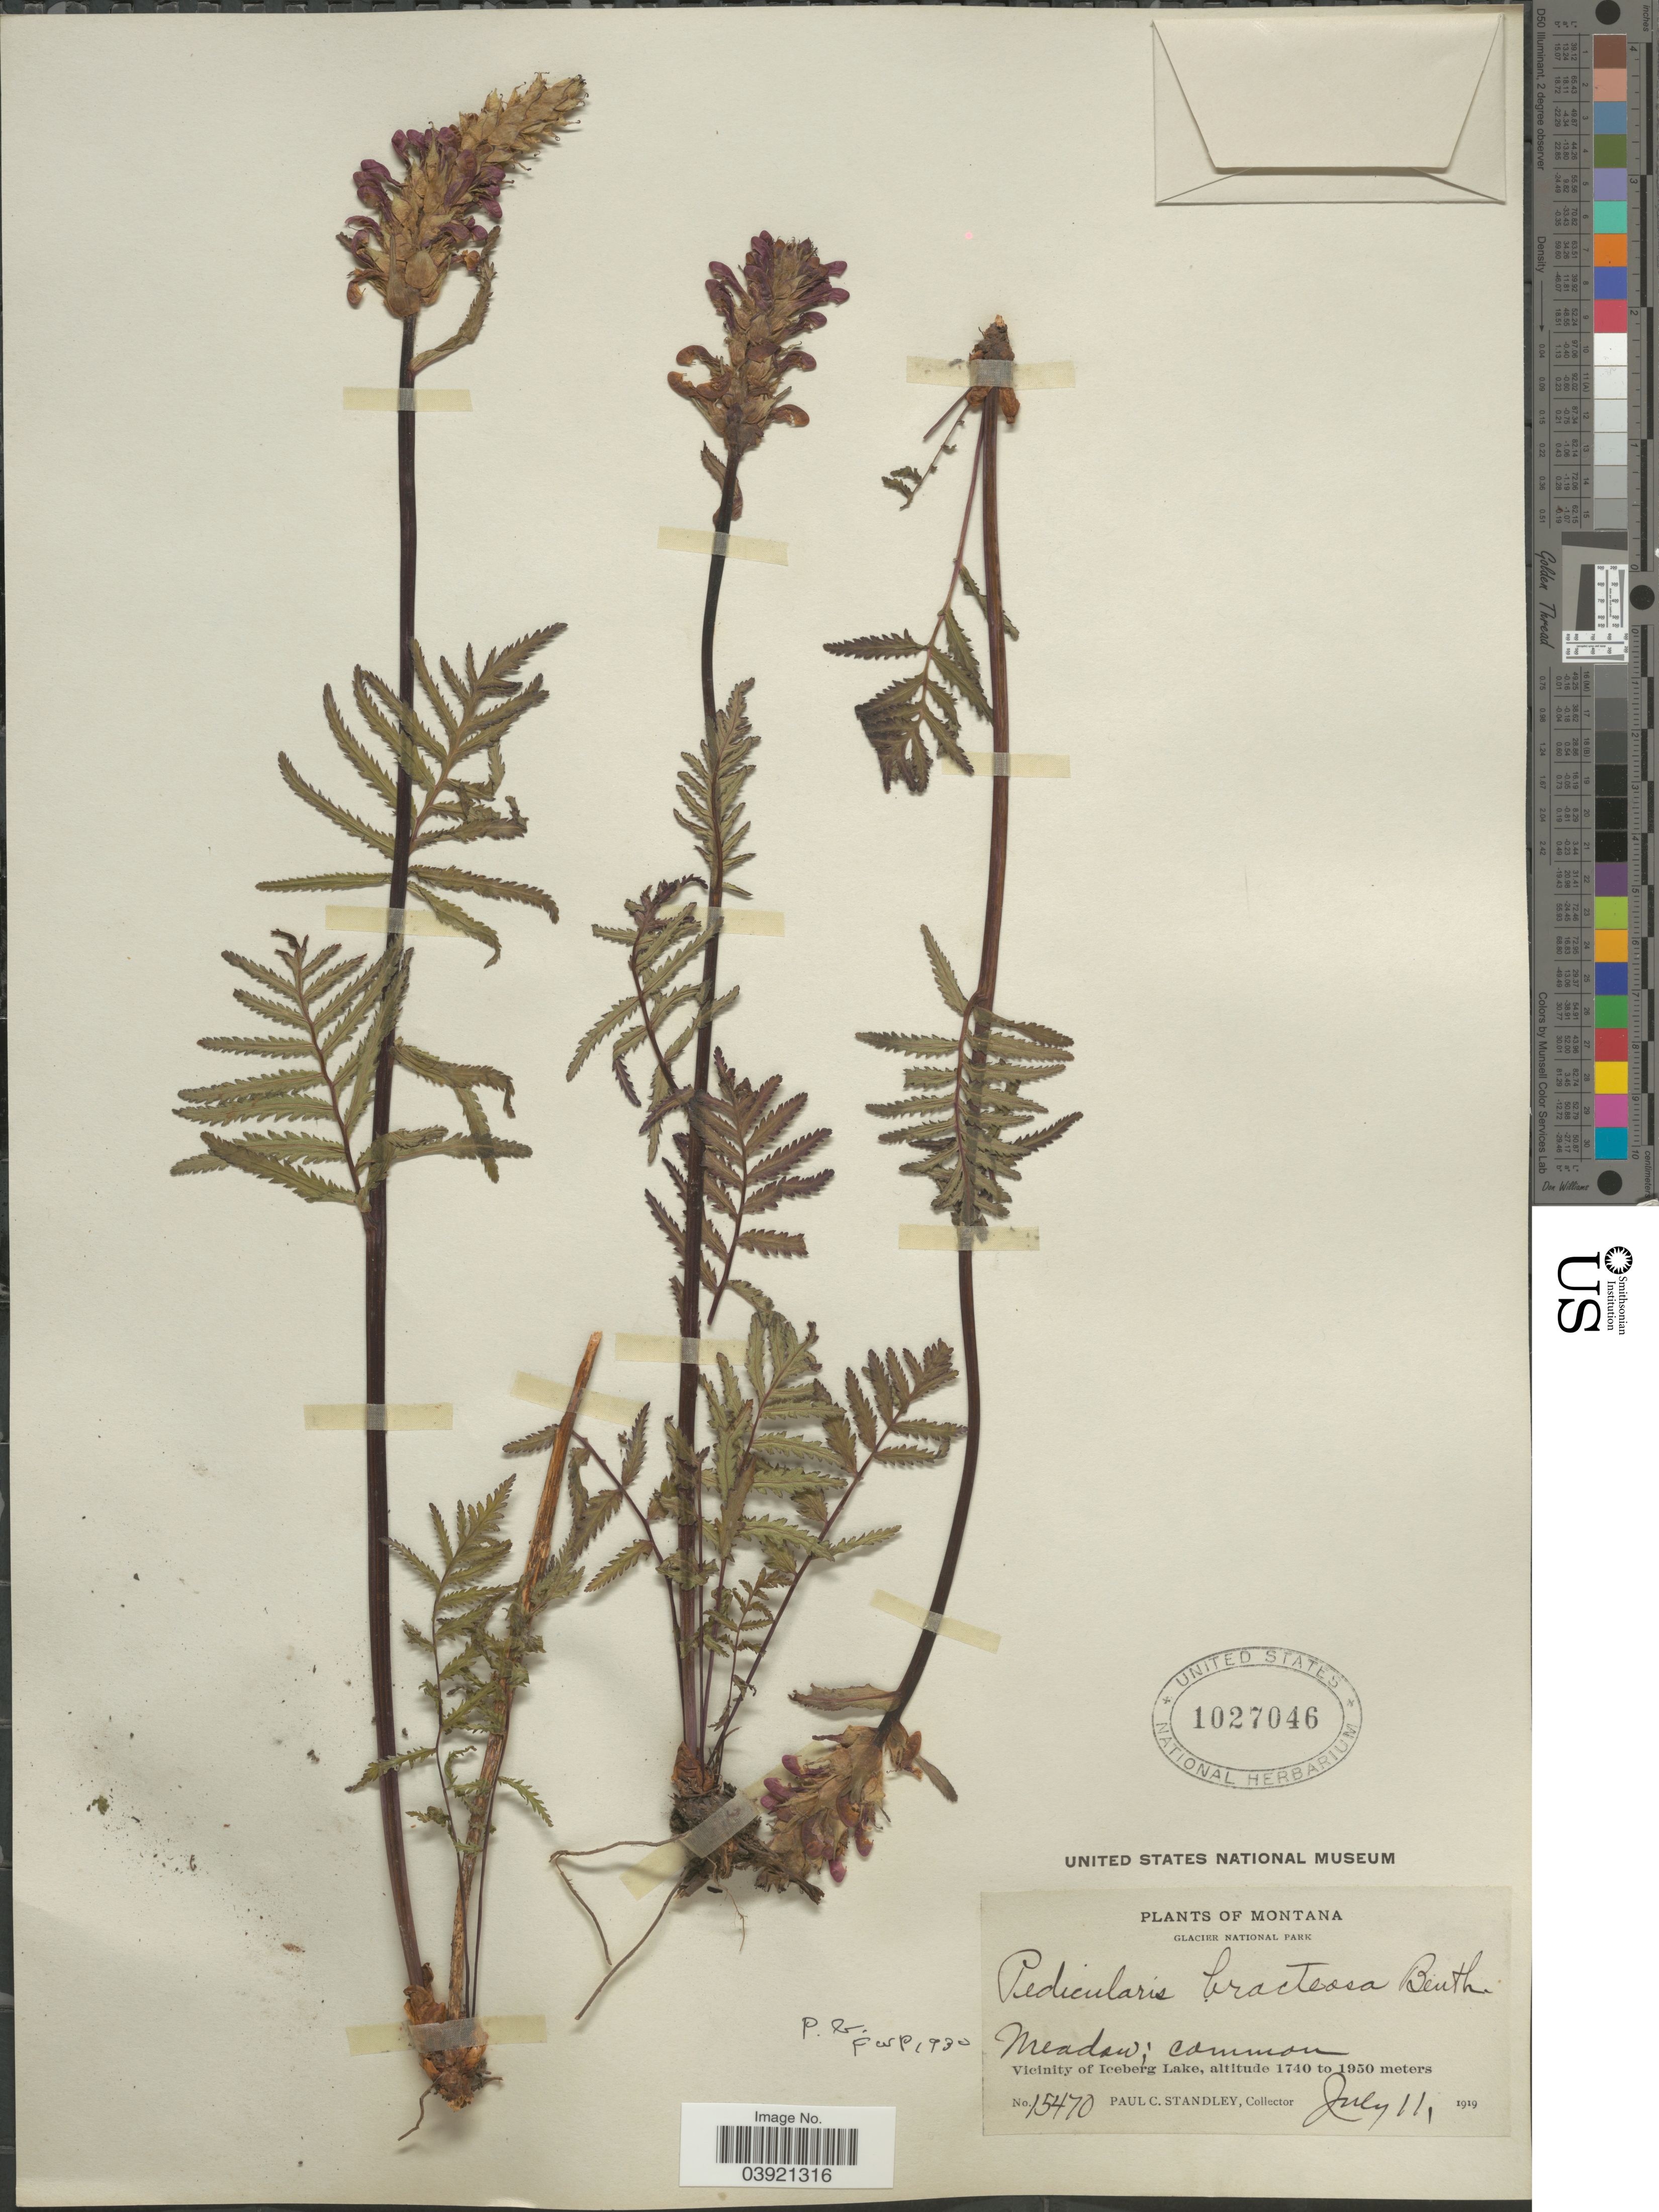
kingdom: Plantae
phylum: Tracheophyta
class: Magnoliopsida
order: Lamiales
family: Orobanchaceae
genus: Pedicularis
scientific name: Pedicularis bracteosa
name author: Benth.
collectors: P. C. Standley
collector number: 15470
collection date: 1919-07-11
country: United States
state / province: Montana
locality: Glacier National Park. Vicinity of Iceberg Lake.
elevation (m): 1740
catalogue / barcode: US 1027046